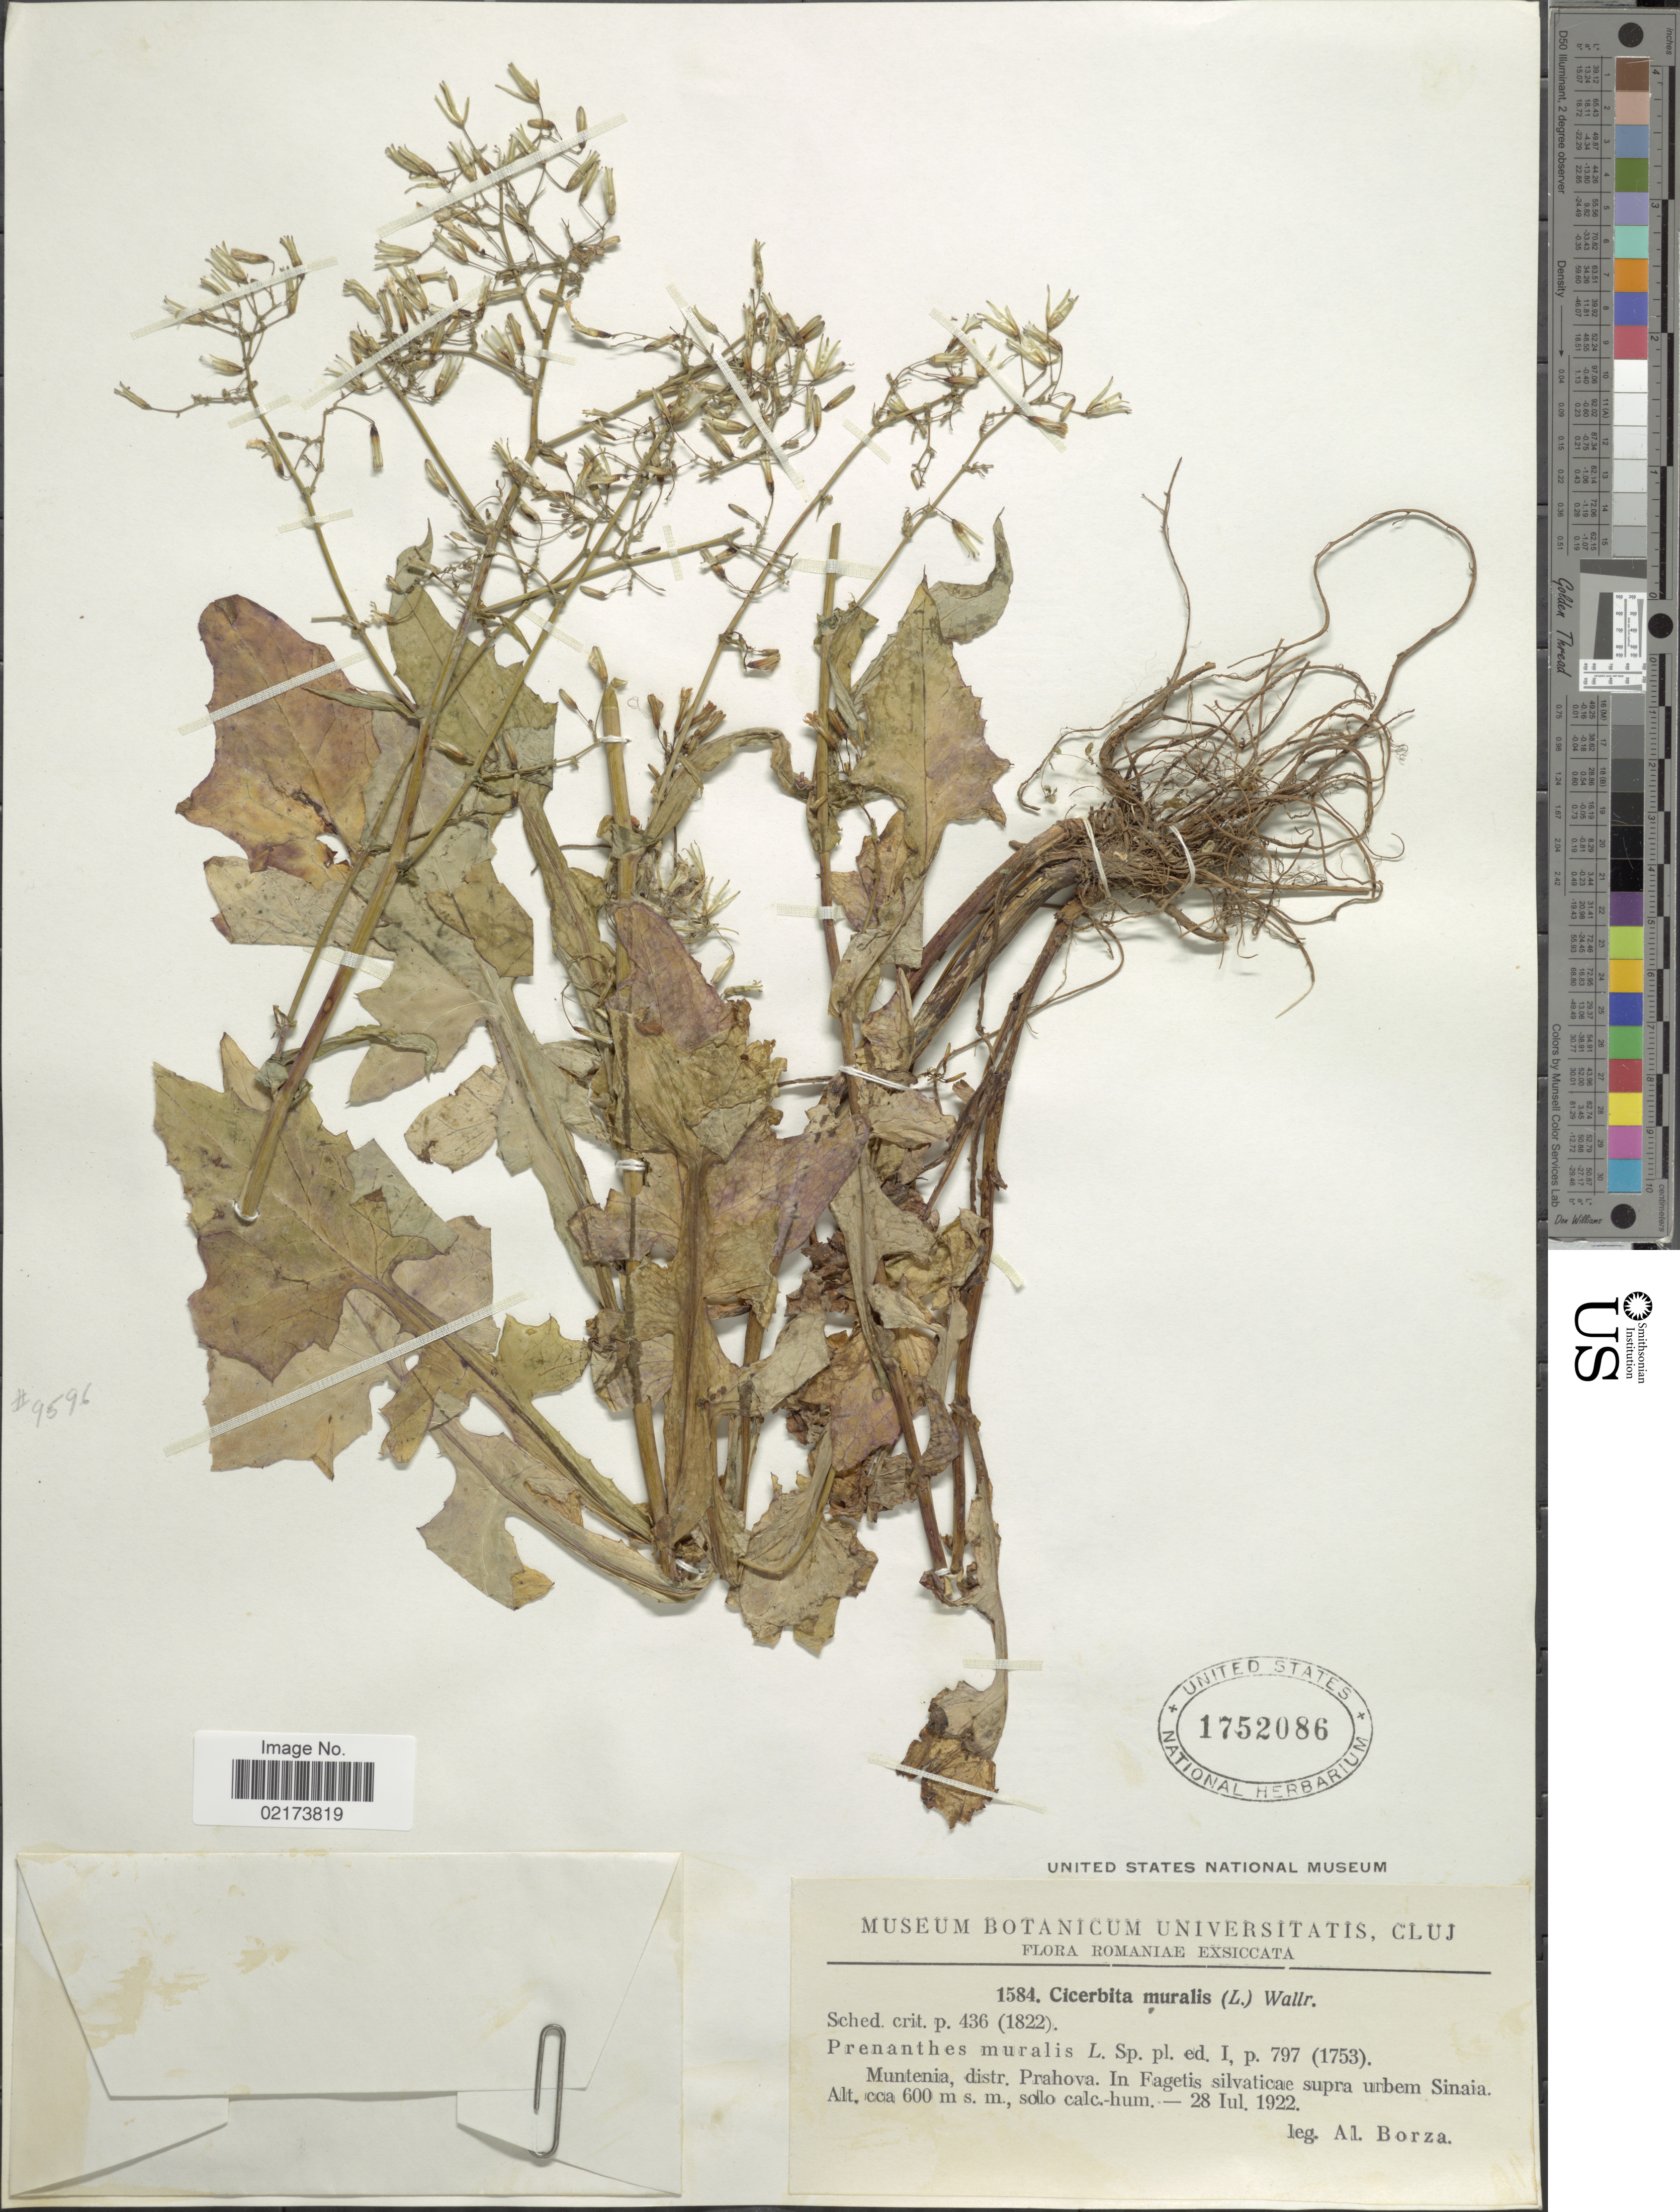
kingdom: Plantae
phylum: Tracheophyta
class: Magnoliopsida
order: Asterales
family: Asteraceae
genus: Lactuca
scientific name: Lactuca muralis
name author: (L.) Gaertn.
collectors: A. Borza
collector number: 1584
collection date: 1922-07-28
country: Romania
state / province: Prahova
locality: Muntenia, in Fagetis silvaticae supra urbem Sinaia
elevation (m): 600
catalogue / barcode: US 1752086